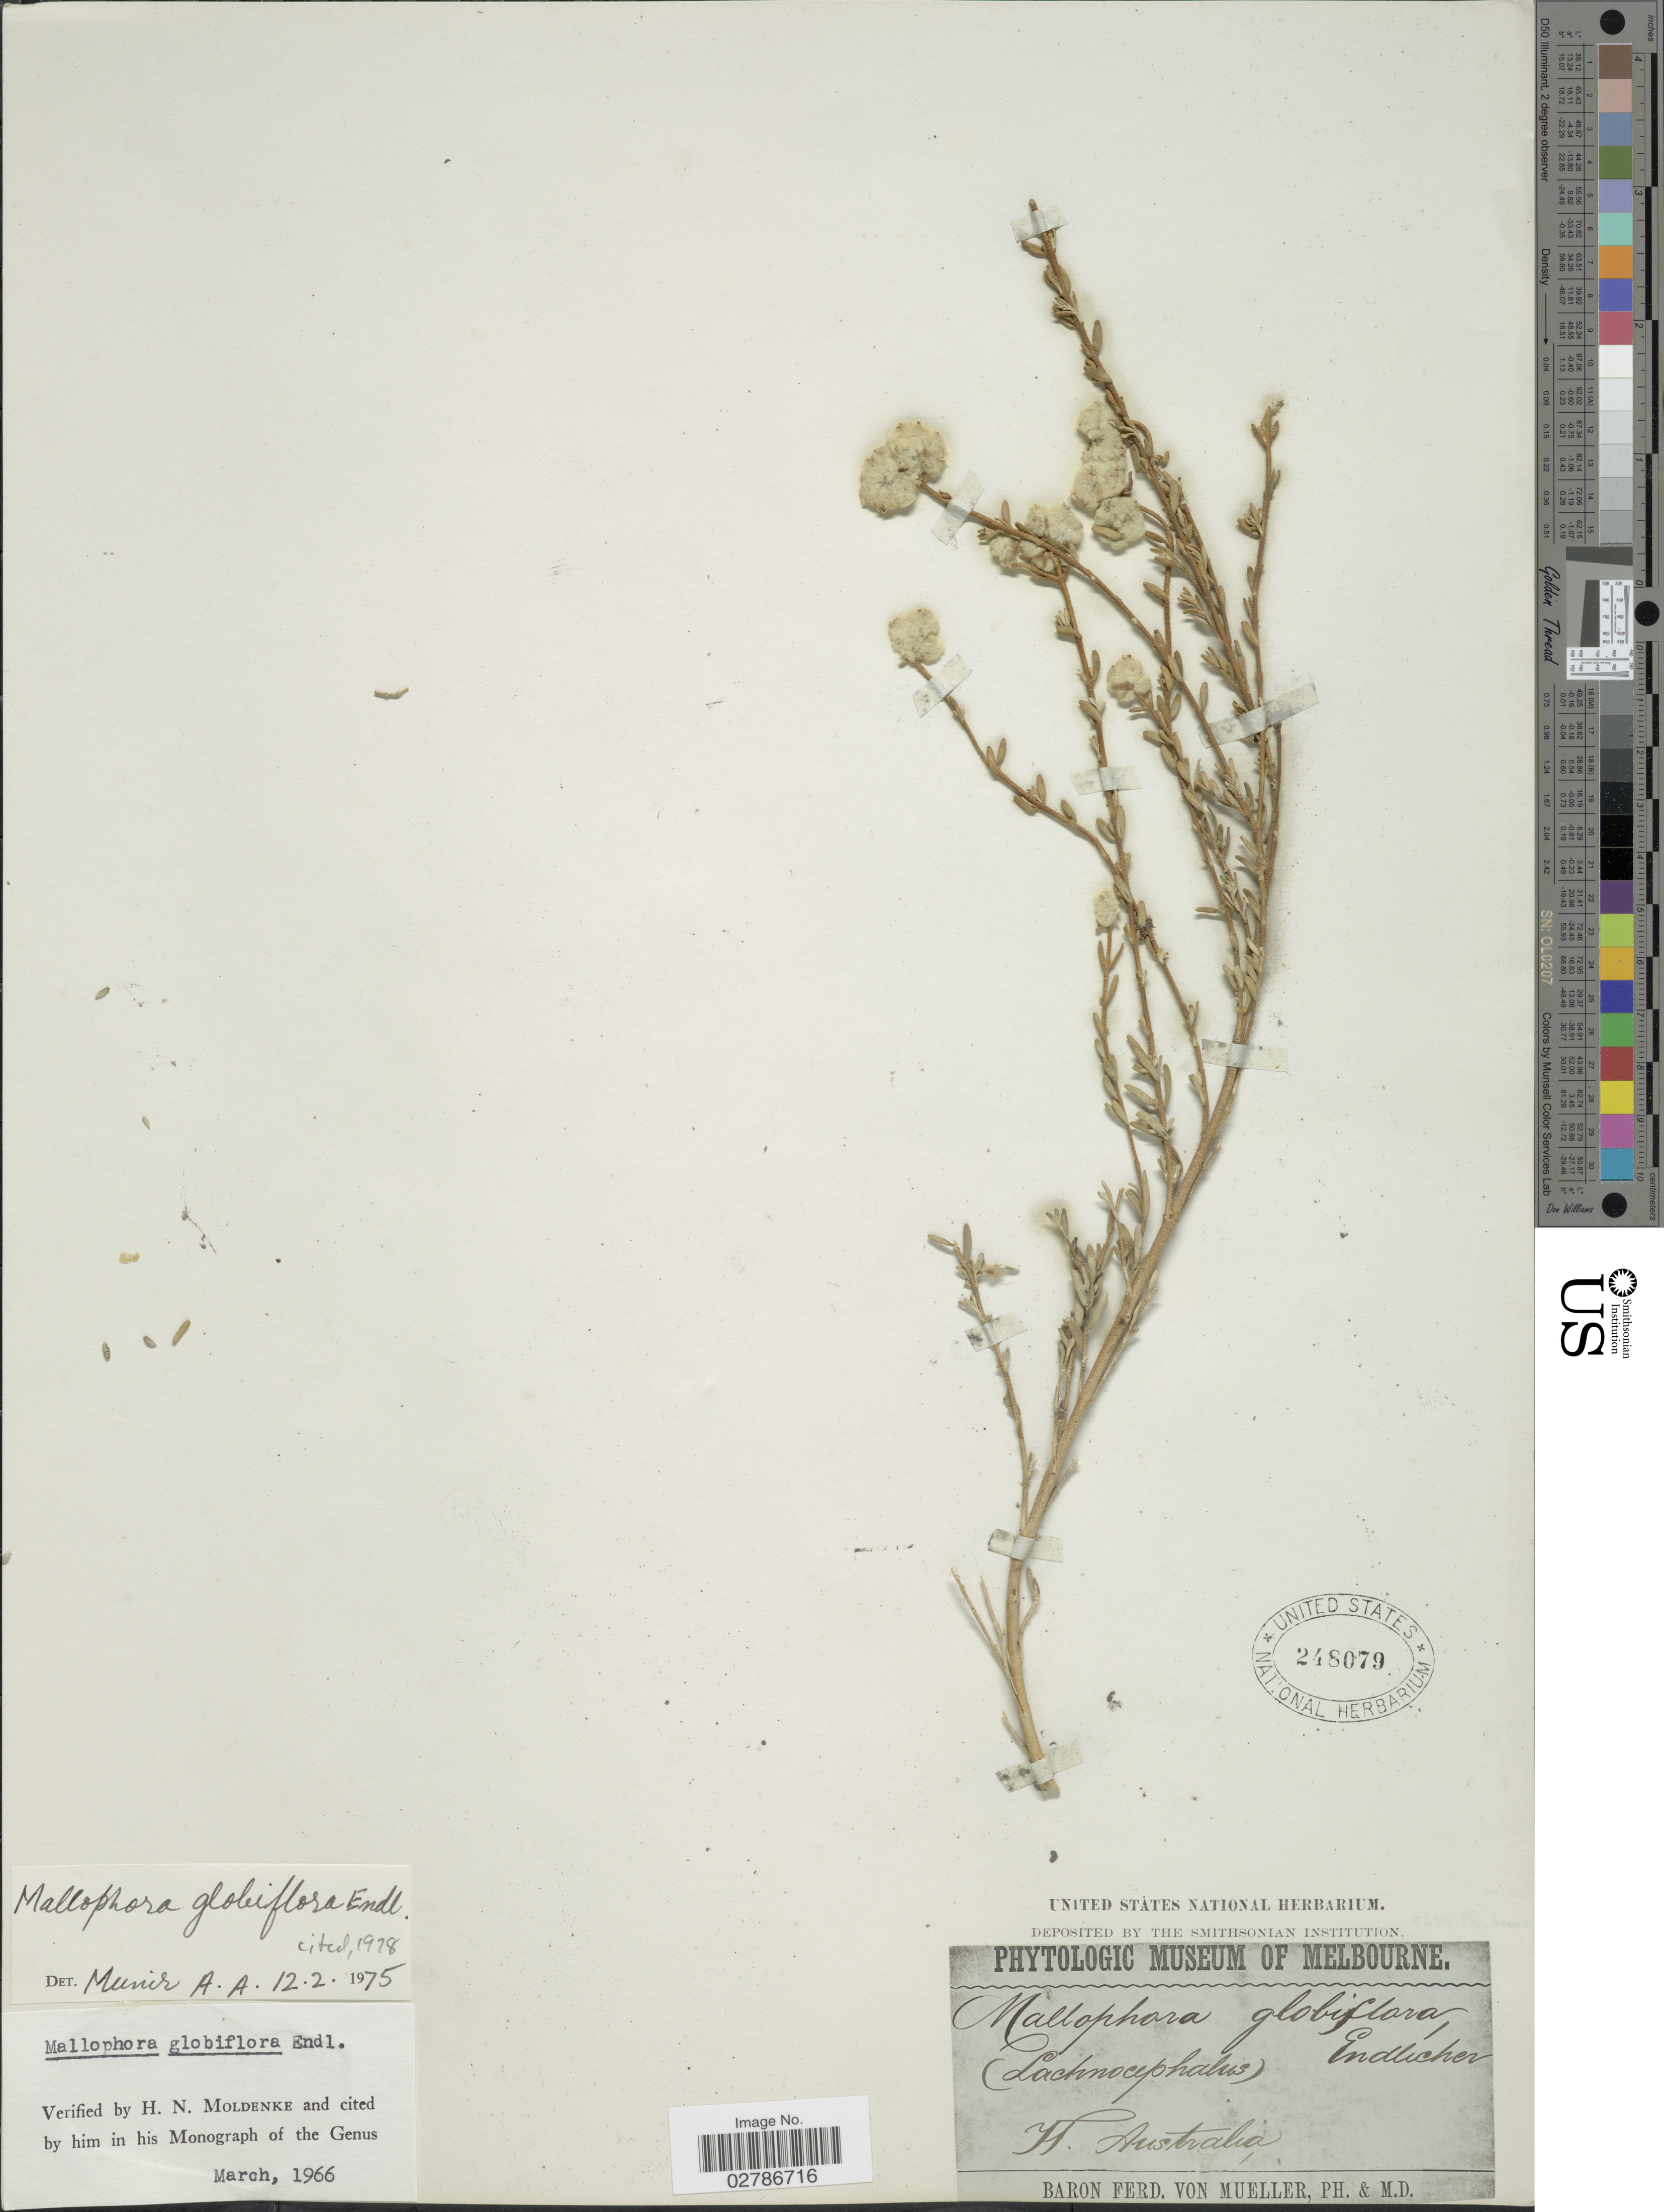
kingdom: Plantae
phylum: Tracheophyta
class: Magnoliopsida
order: Lamiales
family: Lamiaceae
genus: Mallophora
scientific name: Mallophora globiflora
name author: Endl.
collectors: F. von Mueller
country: Australia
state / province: Western Australia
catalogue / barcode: US 248079